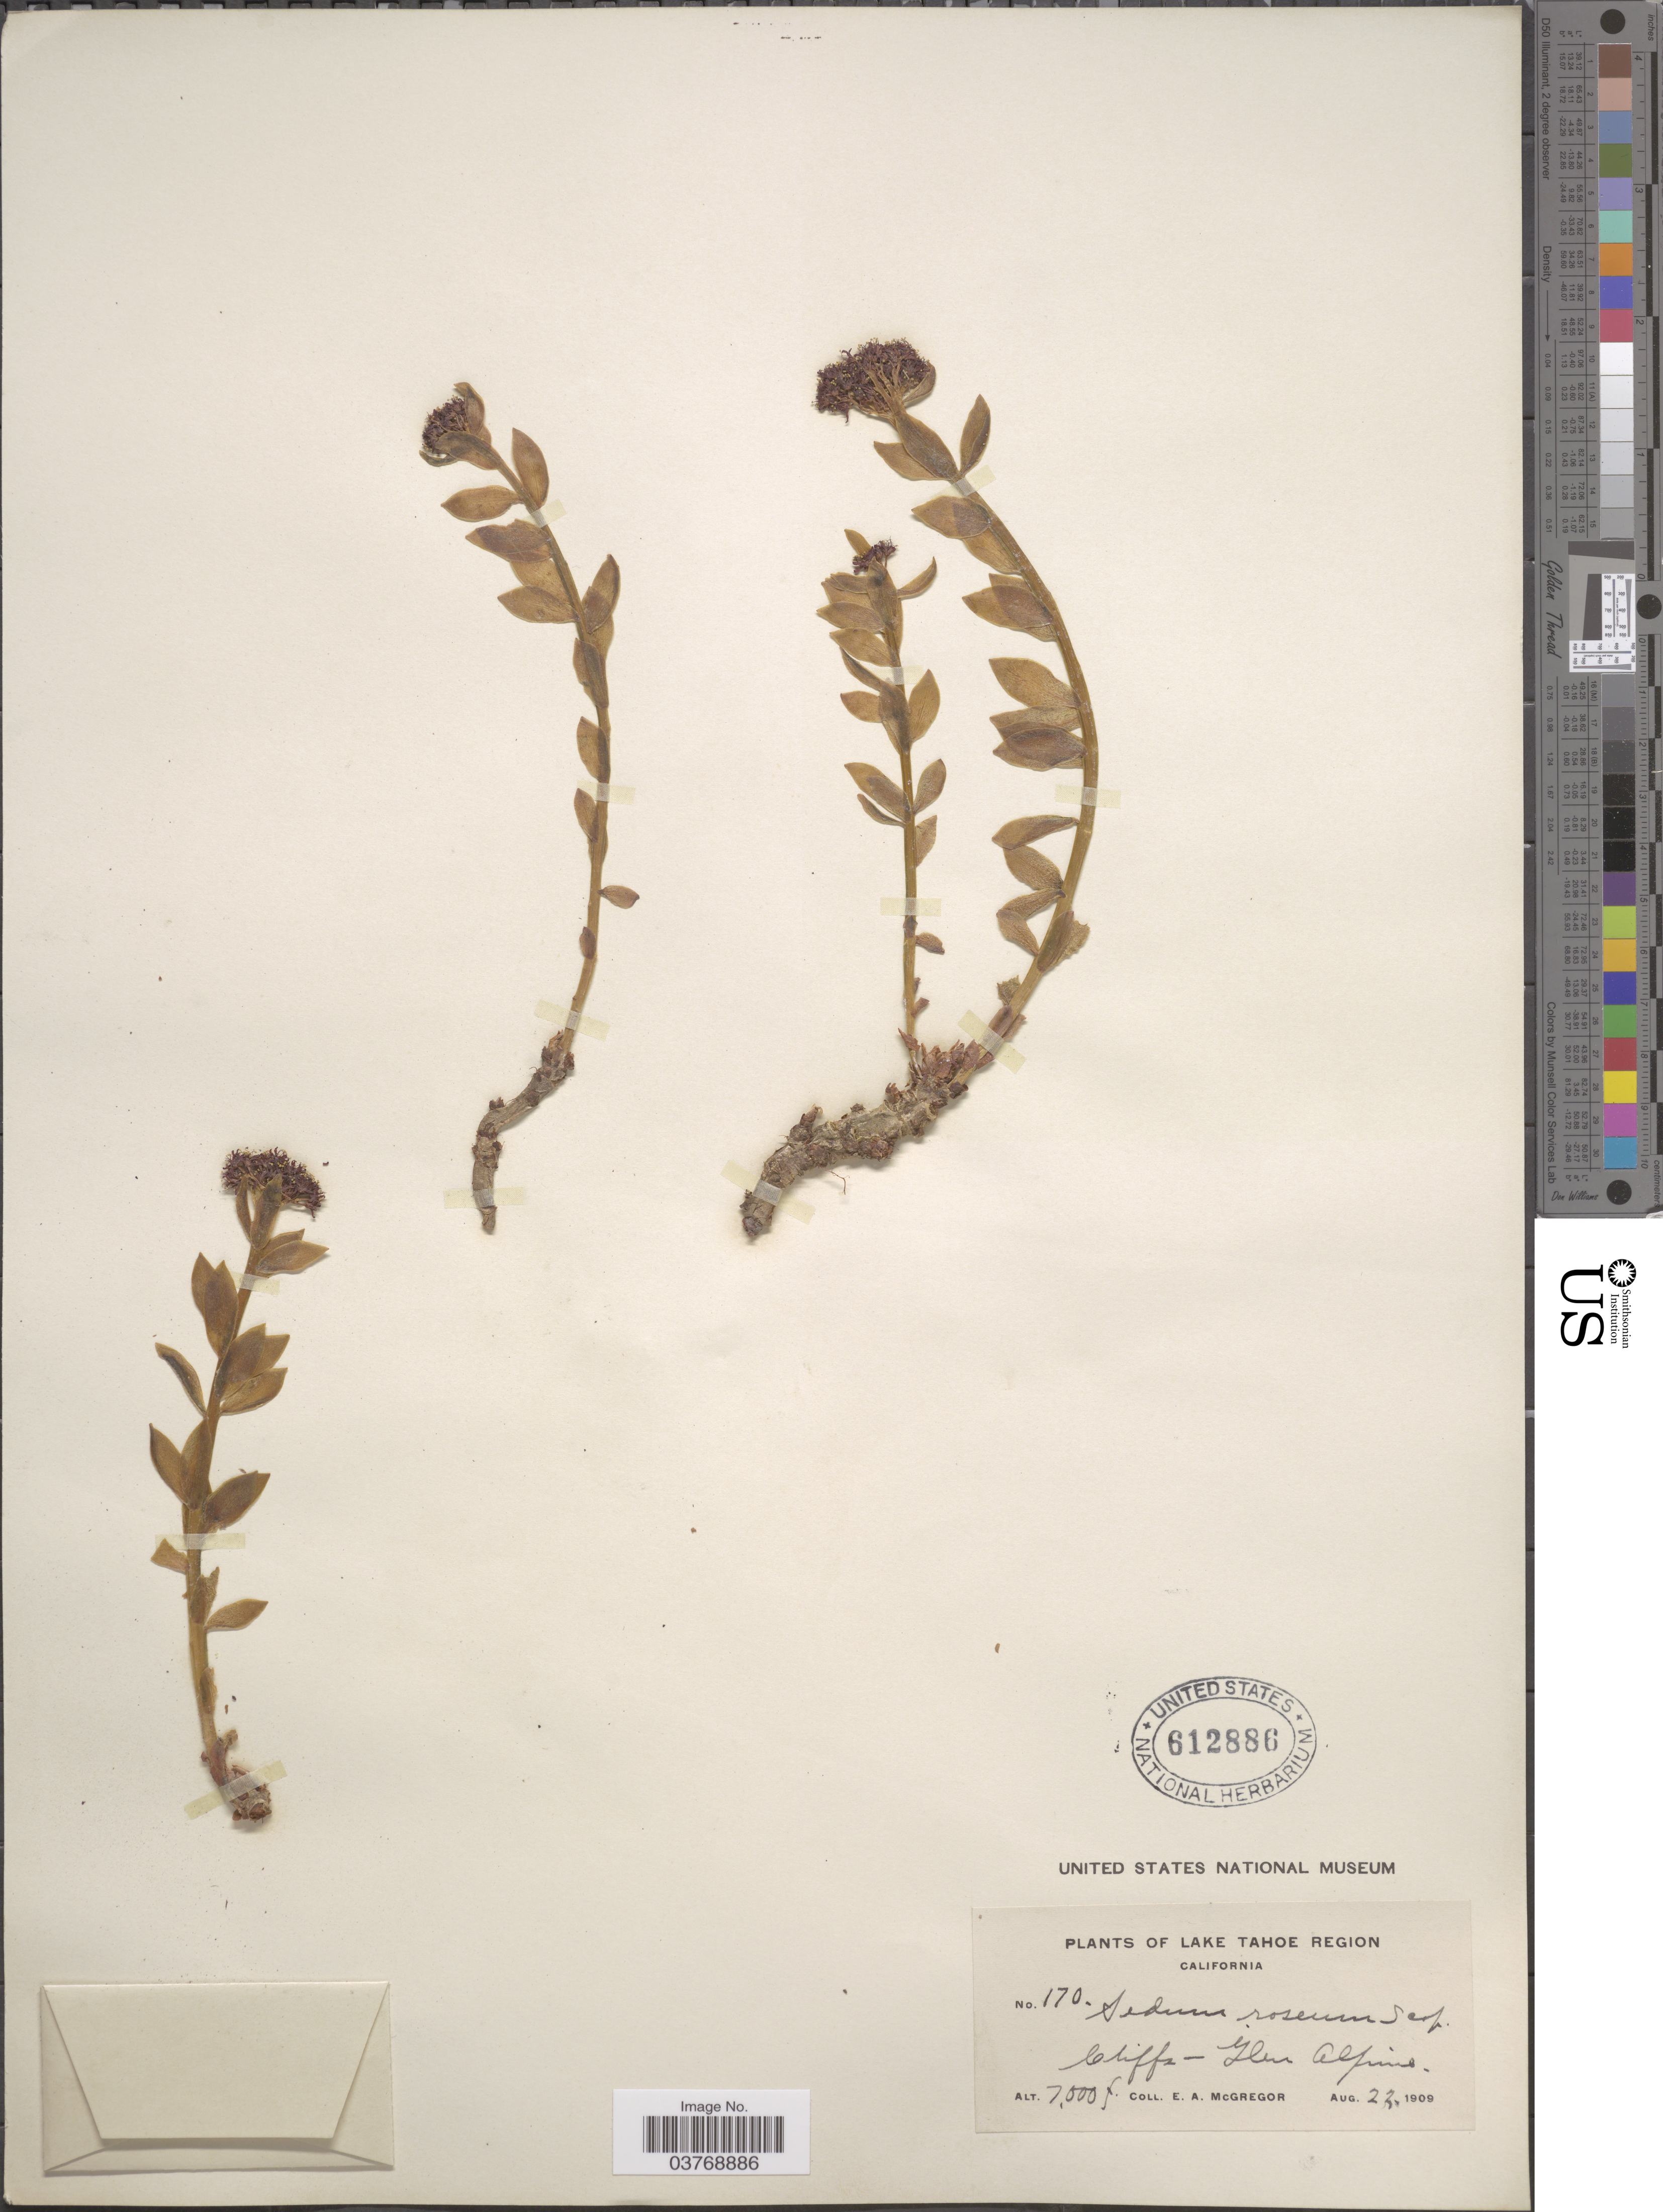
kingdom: Plantae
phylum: Tracheophyta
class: Magnoliopsida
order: Saxifragales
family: Crassulaceae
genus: Rhodiola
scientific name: Rhodiola integrifolia subsp. integrifolia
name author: Raf.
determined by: Strong, Mark T., (BOT), Smithsonian Institution - National Museum of Natural History (UNITED STATES)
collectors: E. A. McGregor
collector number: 170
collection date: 1909-08-22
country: United States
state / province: California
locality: Lake Tahoe Region. Cliffs-Glen Alpine.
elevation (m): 2134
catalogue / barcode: US 612886